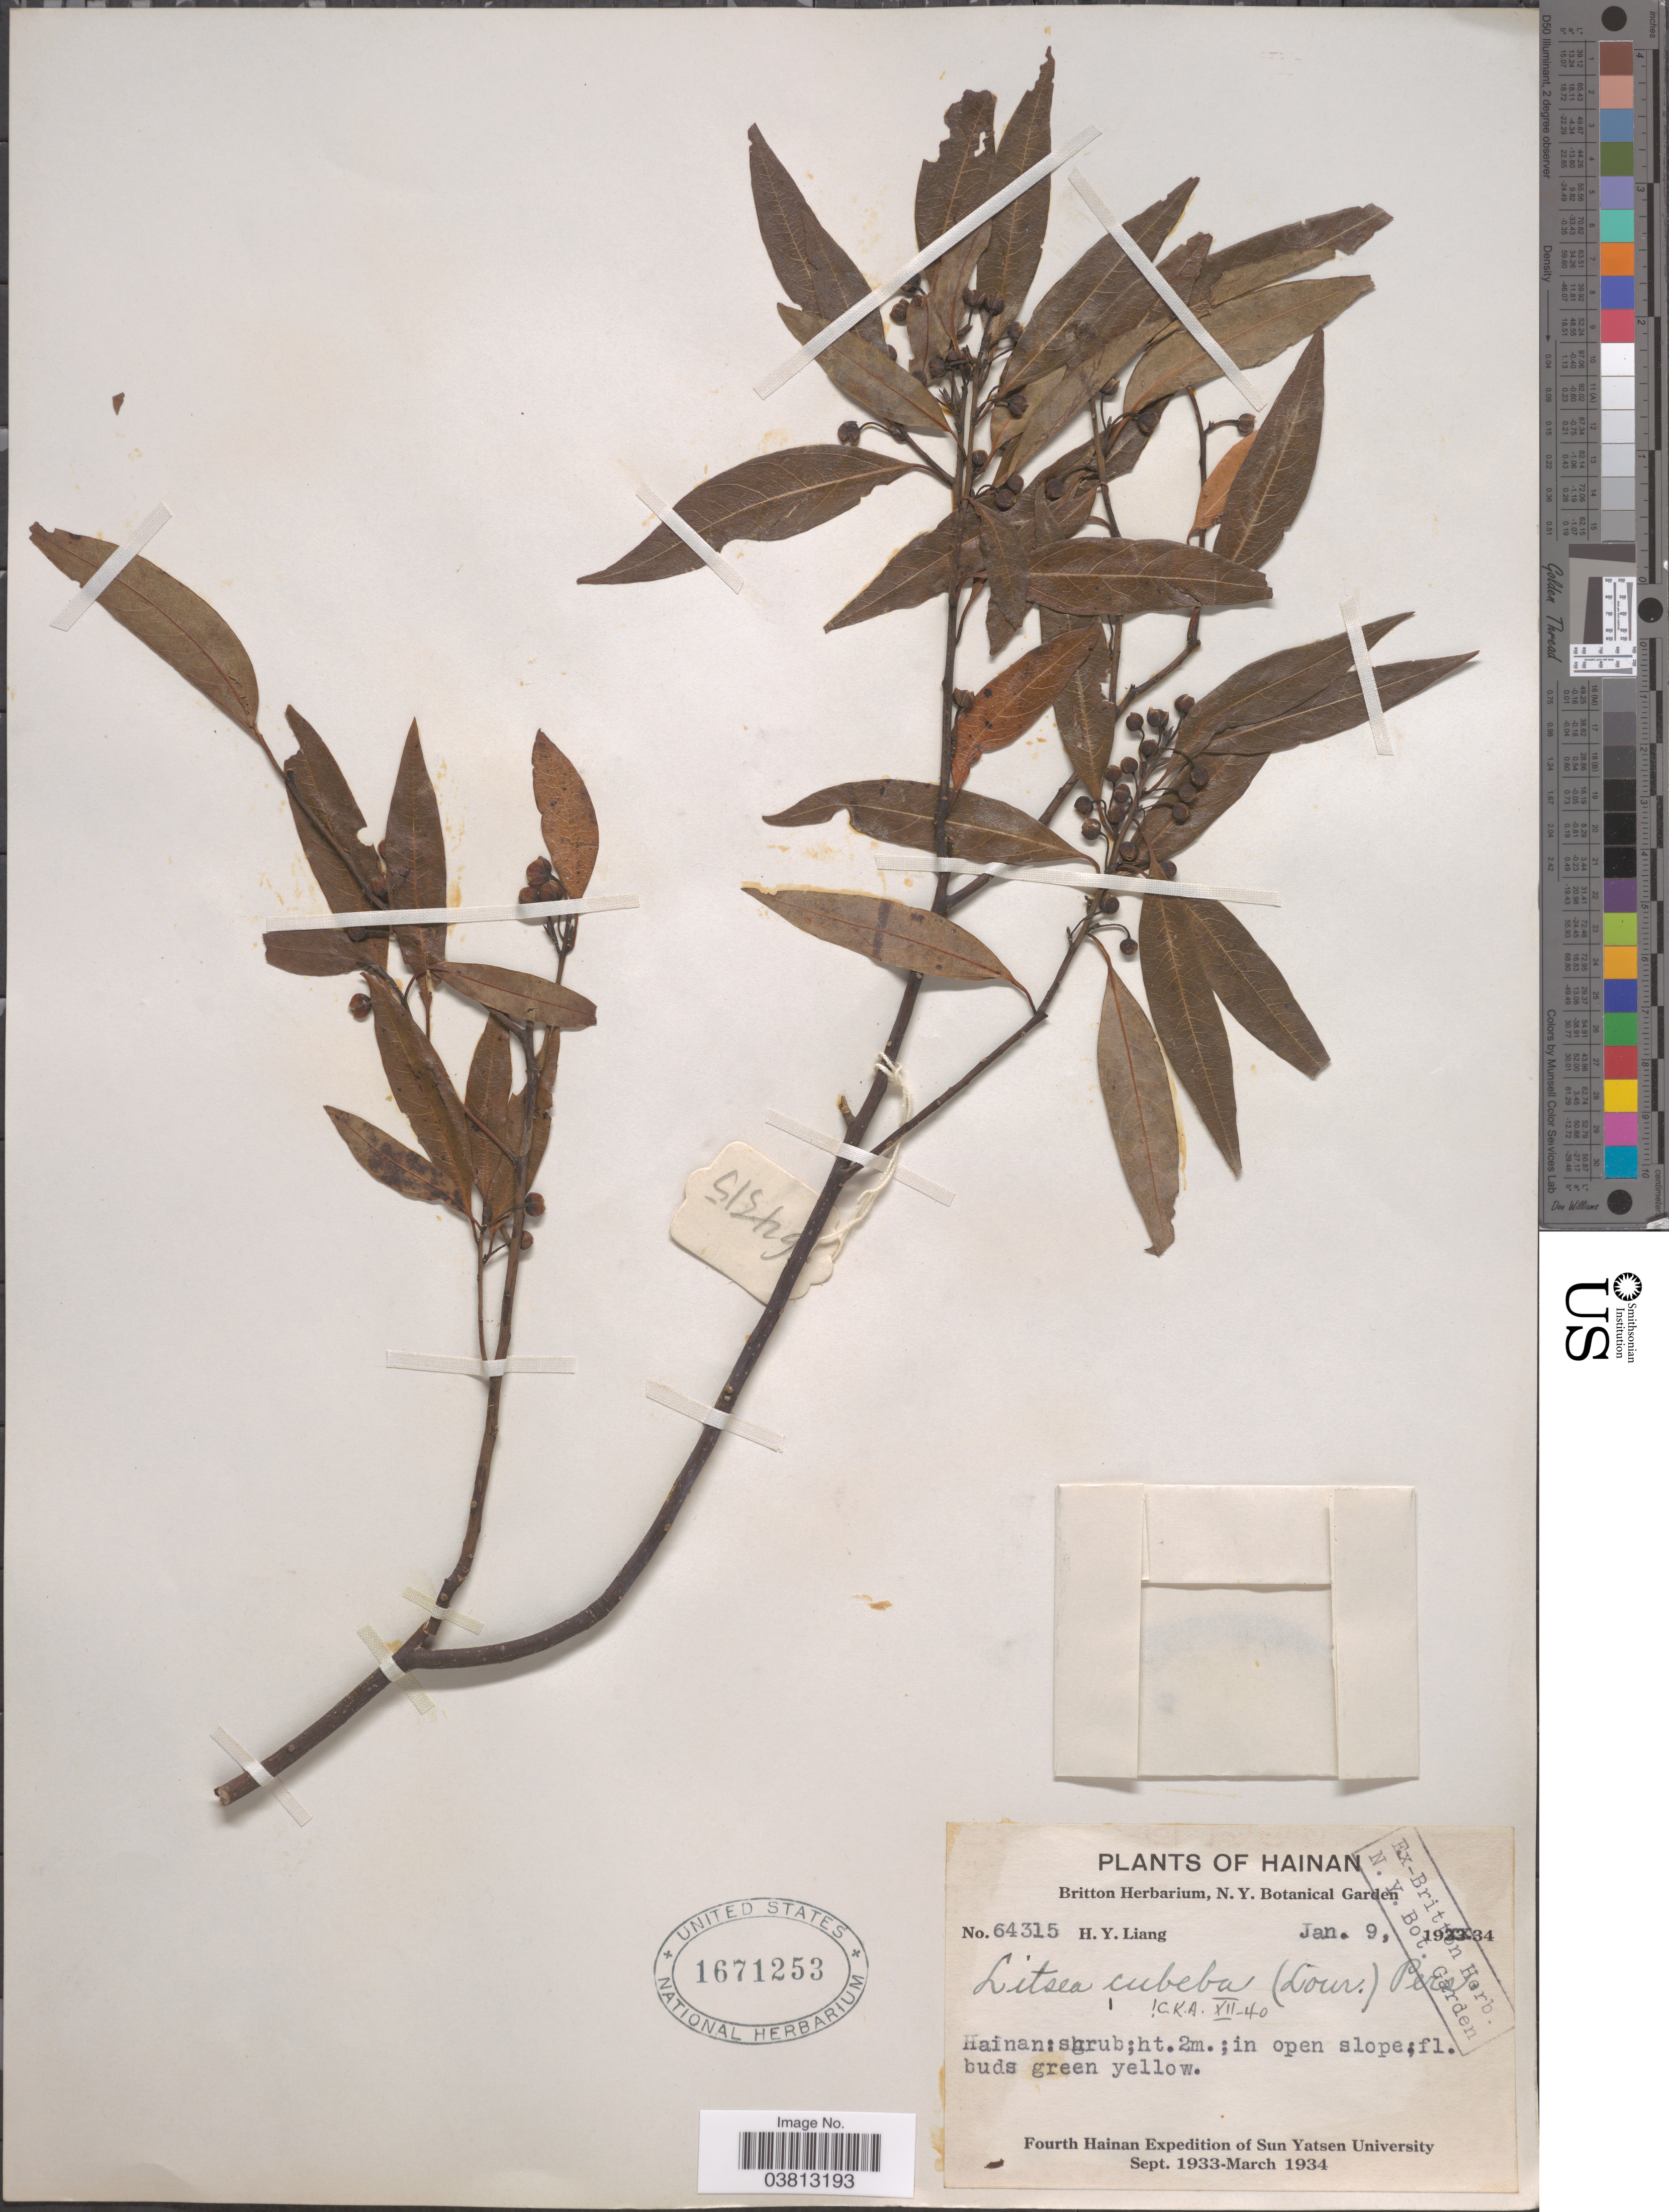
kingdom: Plantae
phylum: Tracheophyta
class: Magnoliopsida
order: Laurales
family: Lauraceae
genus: Litsea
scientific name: Litsea cubeba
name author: (Lour.) Pers.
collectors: H. Y. Liang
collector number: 64315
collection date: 1934-01-09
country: China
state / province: Hainan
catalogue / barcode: US 1671253